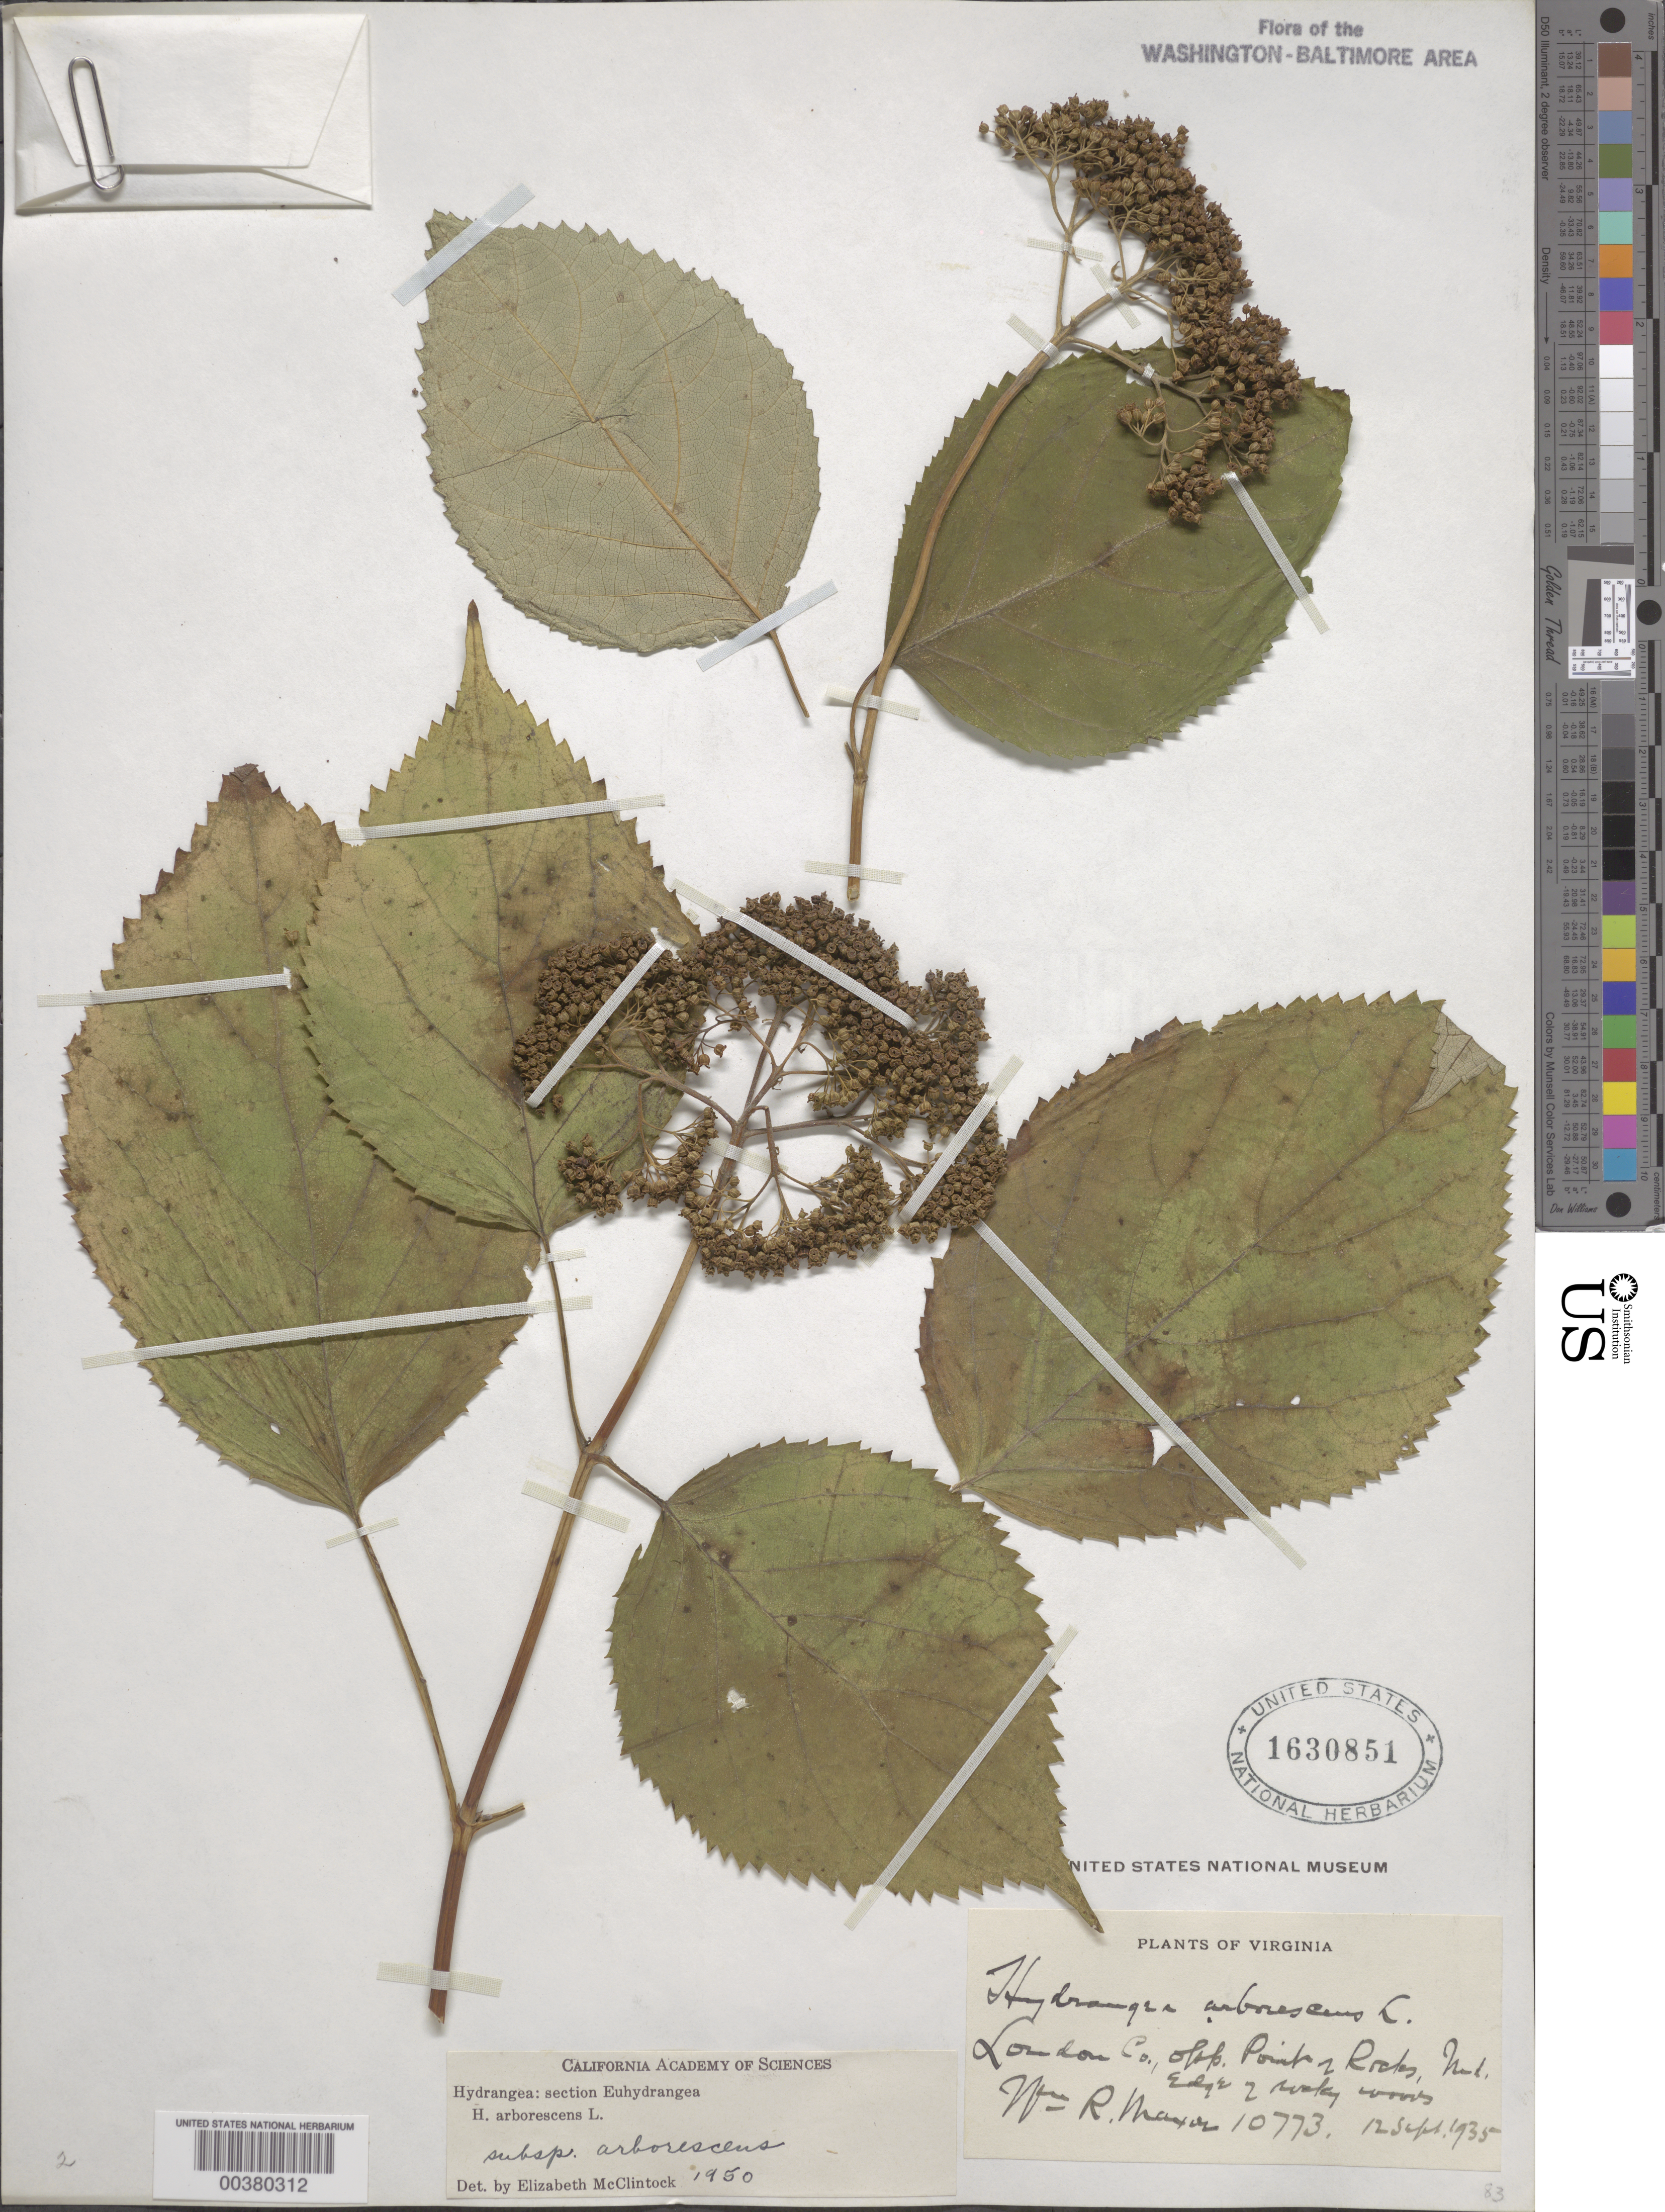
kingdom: Plantae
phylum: Tracheophyta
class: Magnoliopsida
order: Cornales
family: Hydrangeaceae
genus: Hydrangea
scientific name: Hydrangea arborescens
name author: L.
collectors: W. R. Maxon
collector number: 10773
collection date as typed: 12 Sep 1935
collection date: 1935-09-12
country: United States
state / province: Virginia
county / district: Loudoun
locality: Opposite Point of Rocks, Maryland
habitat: Edge of rockywoods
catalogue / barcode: US 1630851